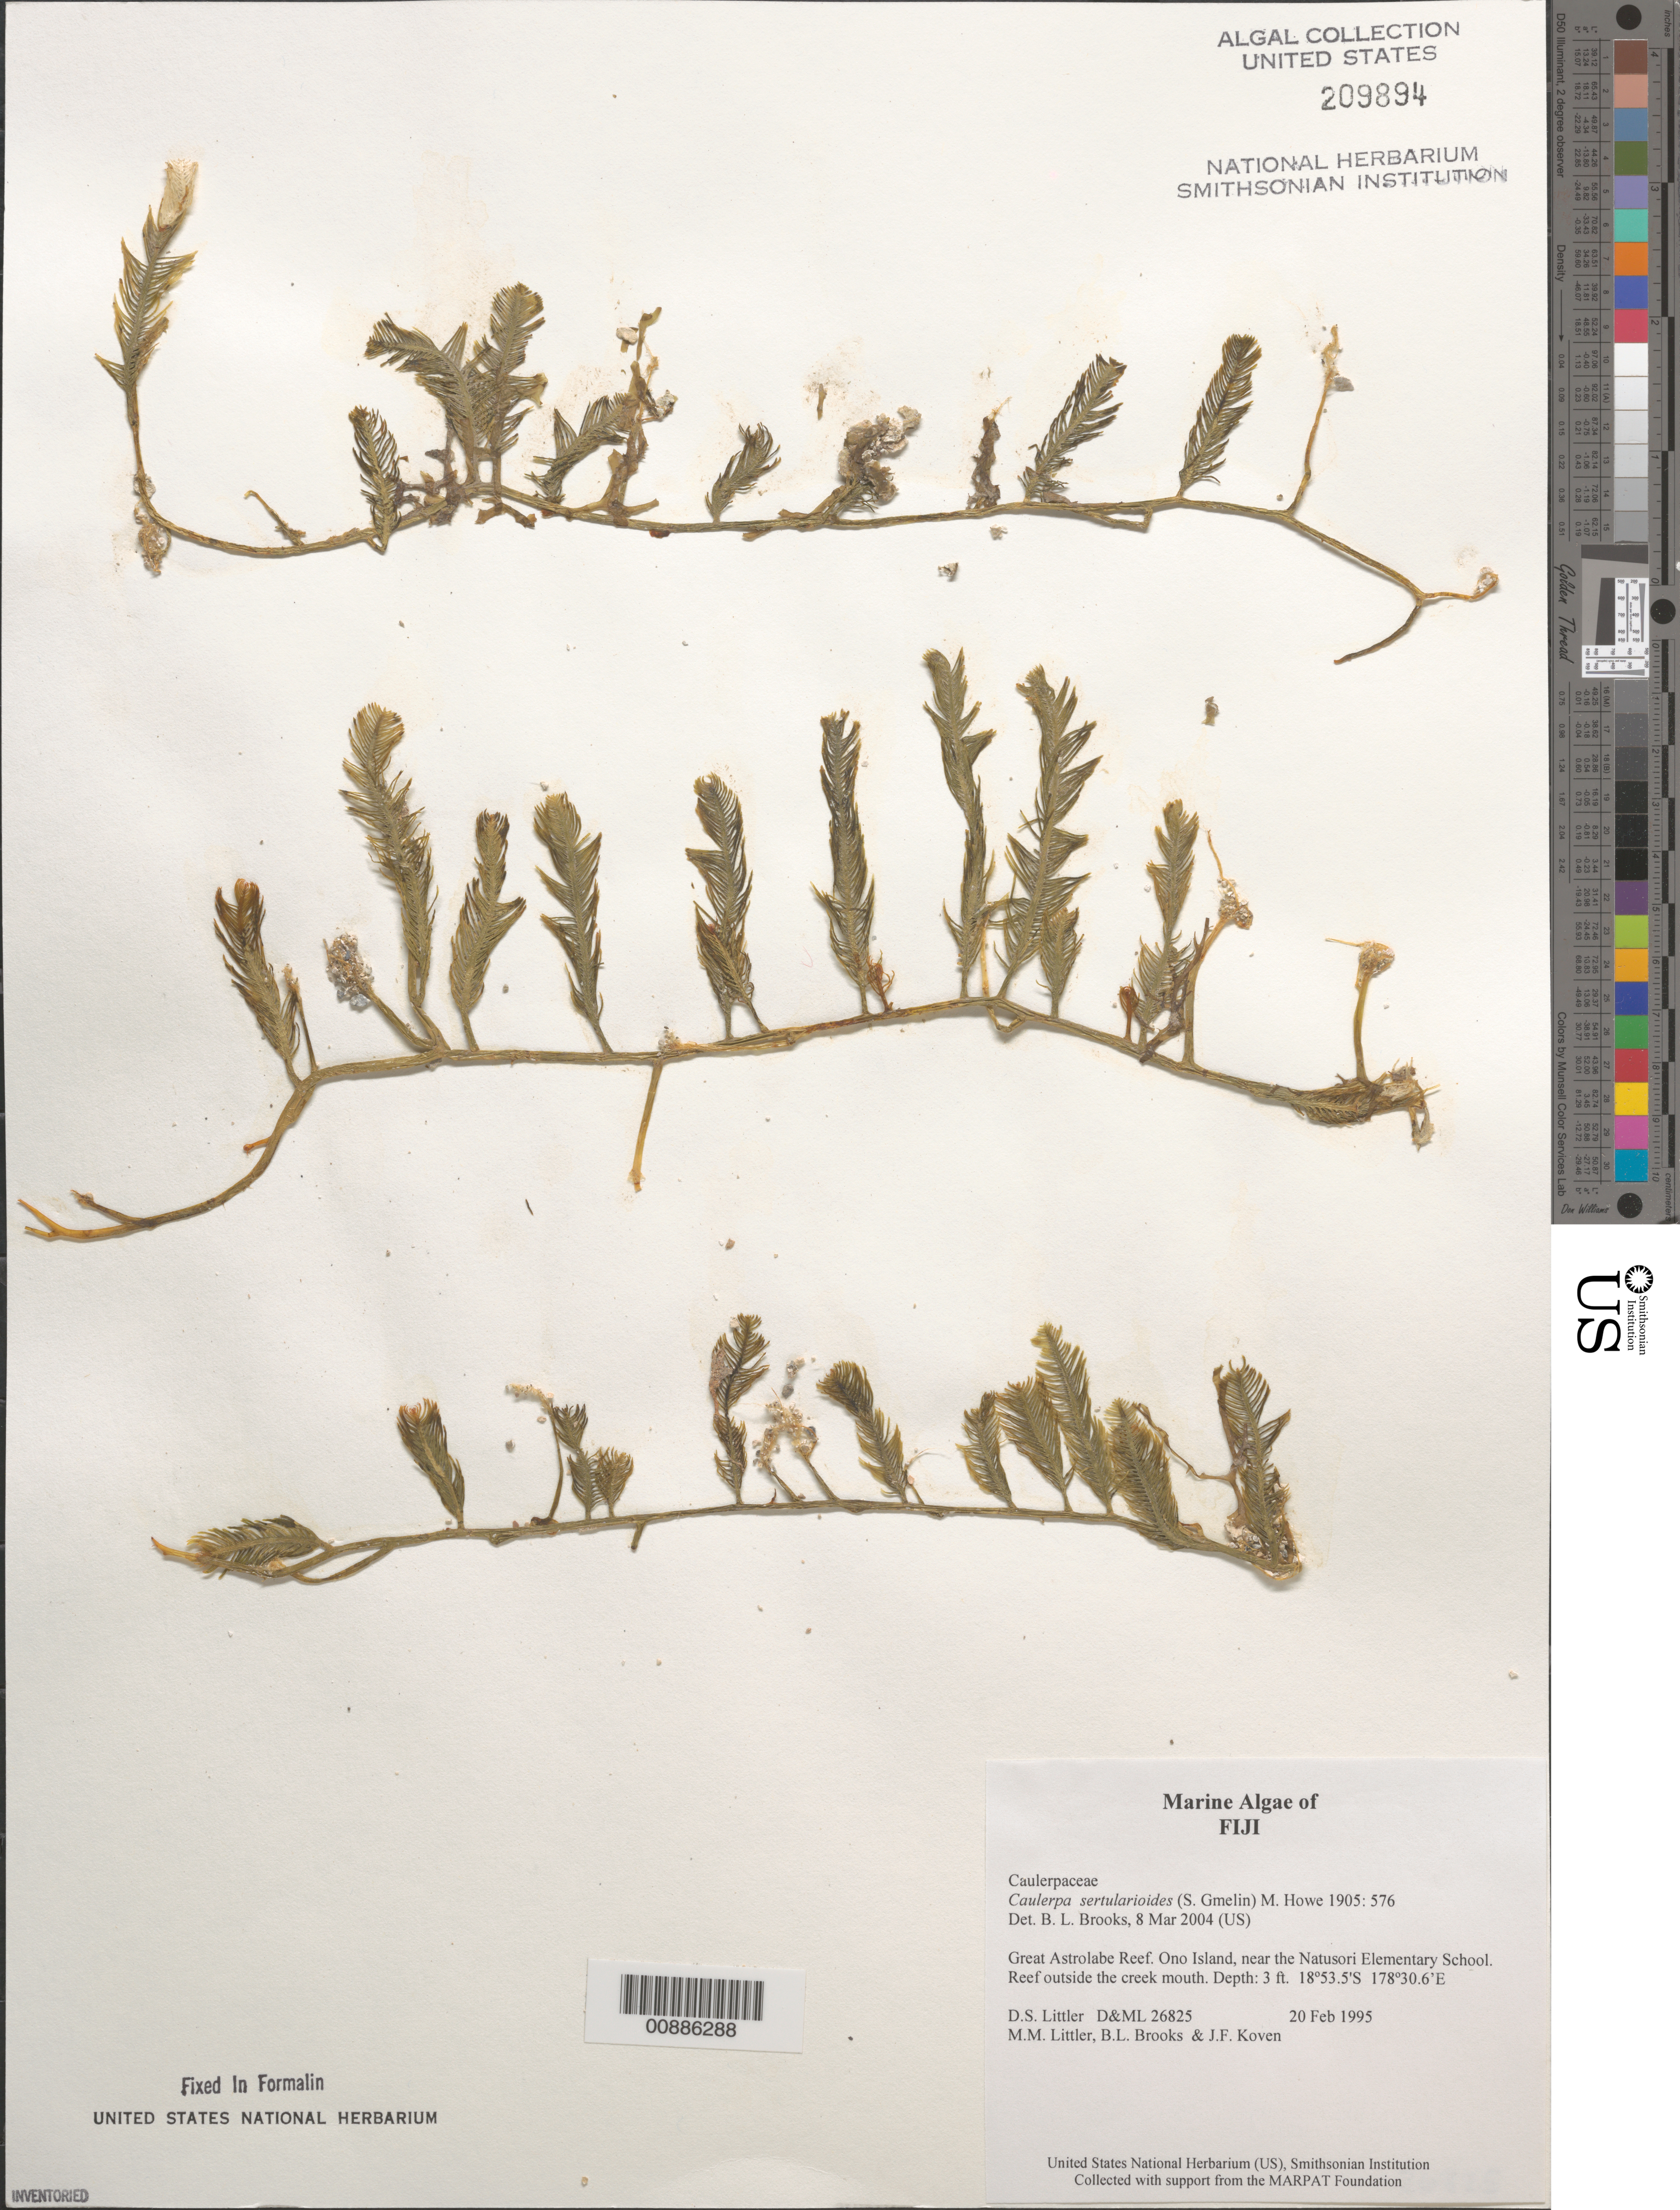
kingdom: Plantae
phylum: Chlorophyta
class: Ulvophyceae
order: Bryopsidales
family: Caulerpaceae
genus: Caulerpa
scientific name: Caulerpa sertularioides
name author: (S.G. Gmel.) M. Howe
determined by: Brooks, B. L., (BOT), Smithsonian Institution - National Museum of Natural History (UNITED STATES)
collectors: D. S. Littler, M. M. Littler, B. Brooks & J. Koven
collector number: D&ML 26825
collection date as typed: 20 Feb 1995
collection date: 1995-02-20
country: Fiji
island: Ono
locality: Great Astrolabe Reef, near Natusori Elementary School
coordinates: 18 53.5'S, 178 30.6'E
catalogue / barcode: US 209894